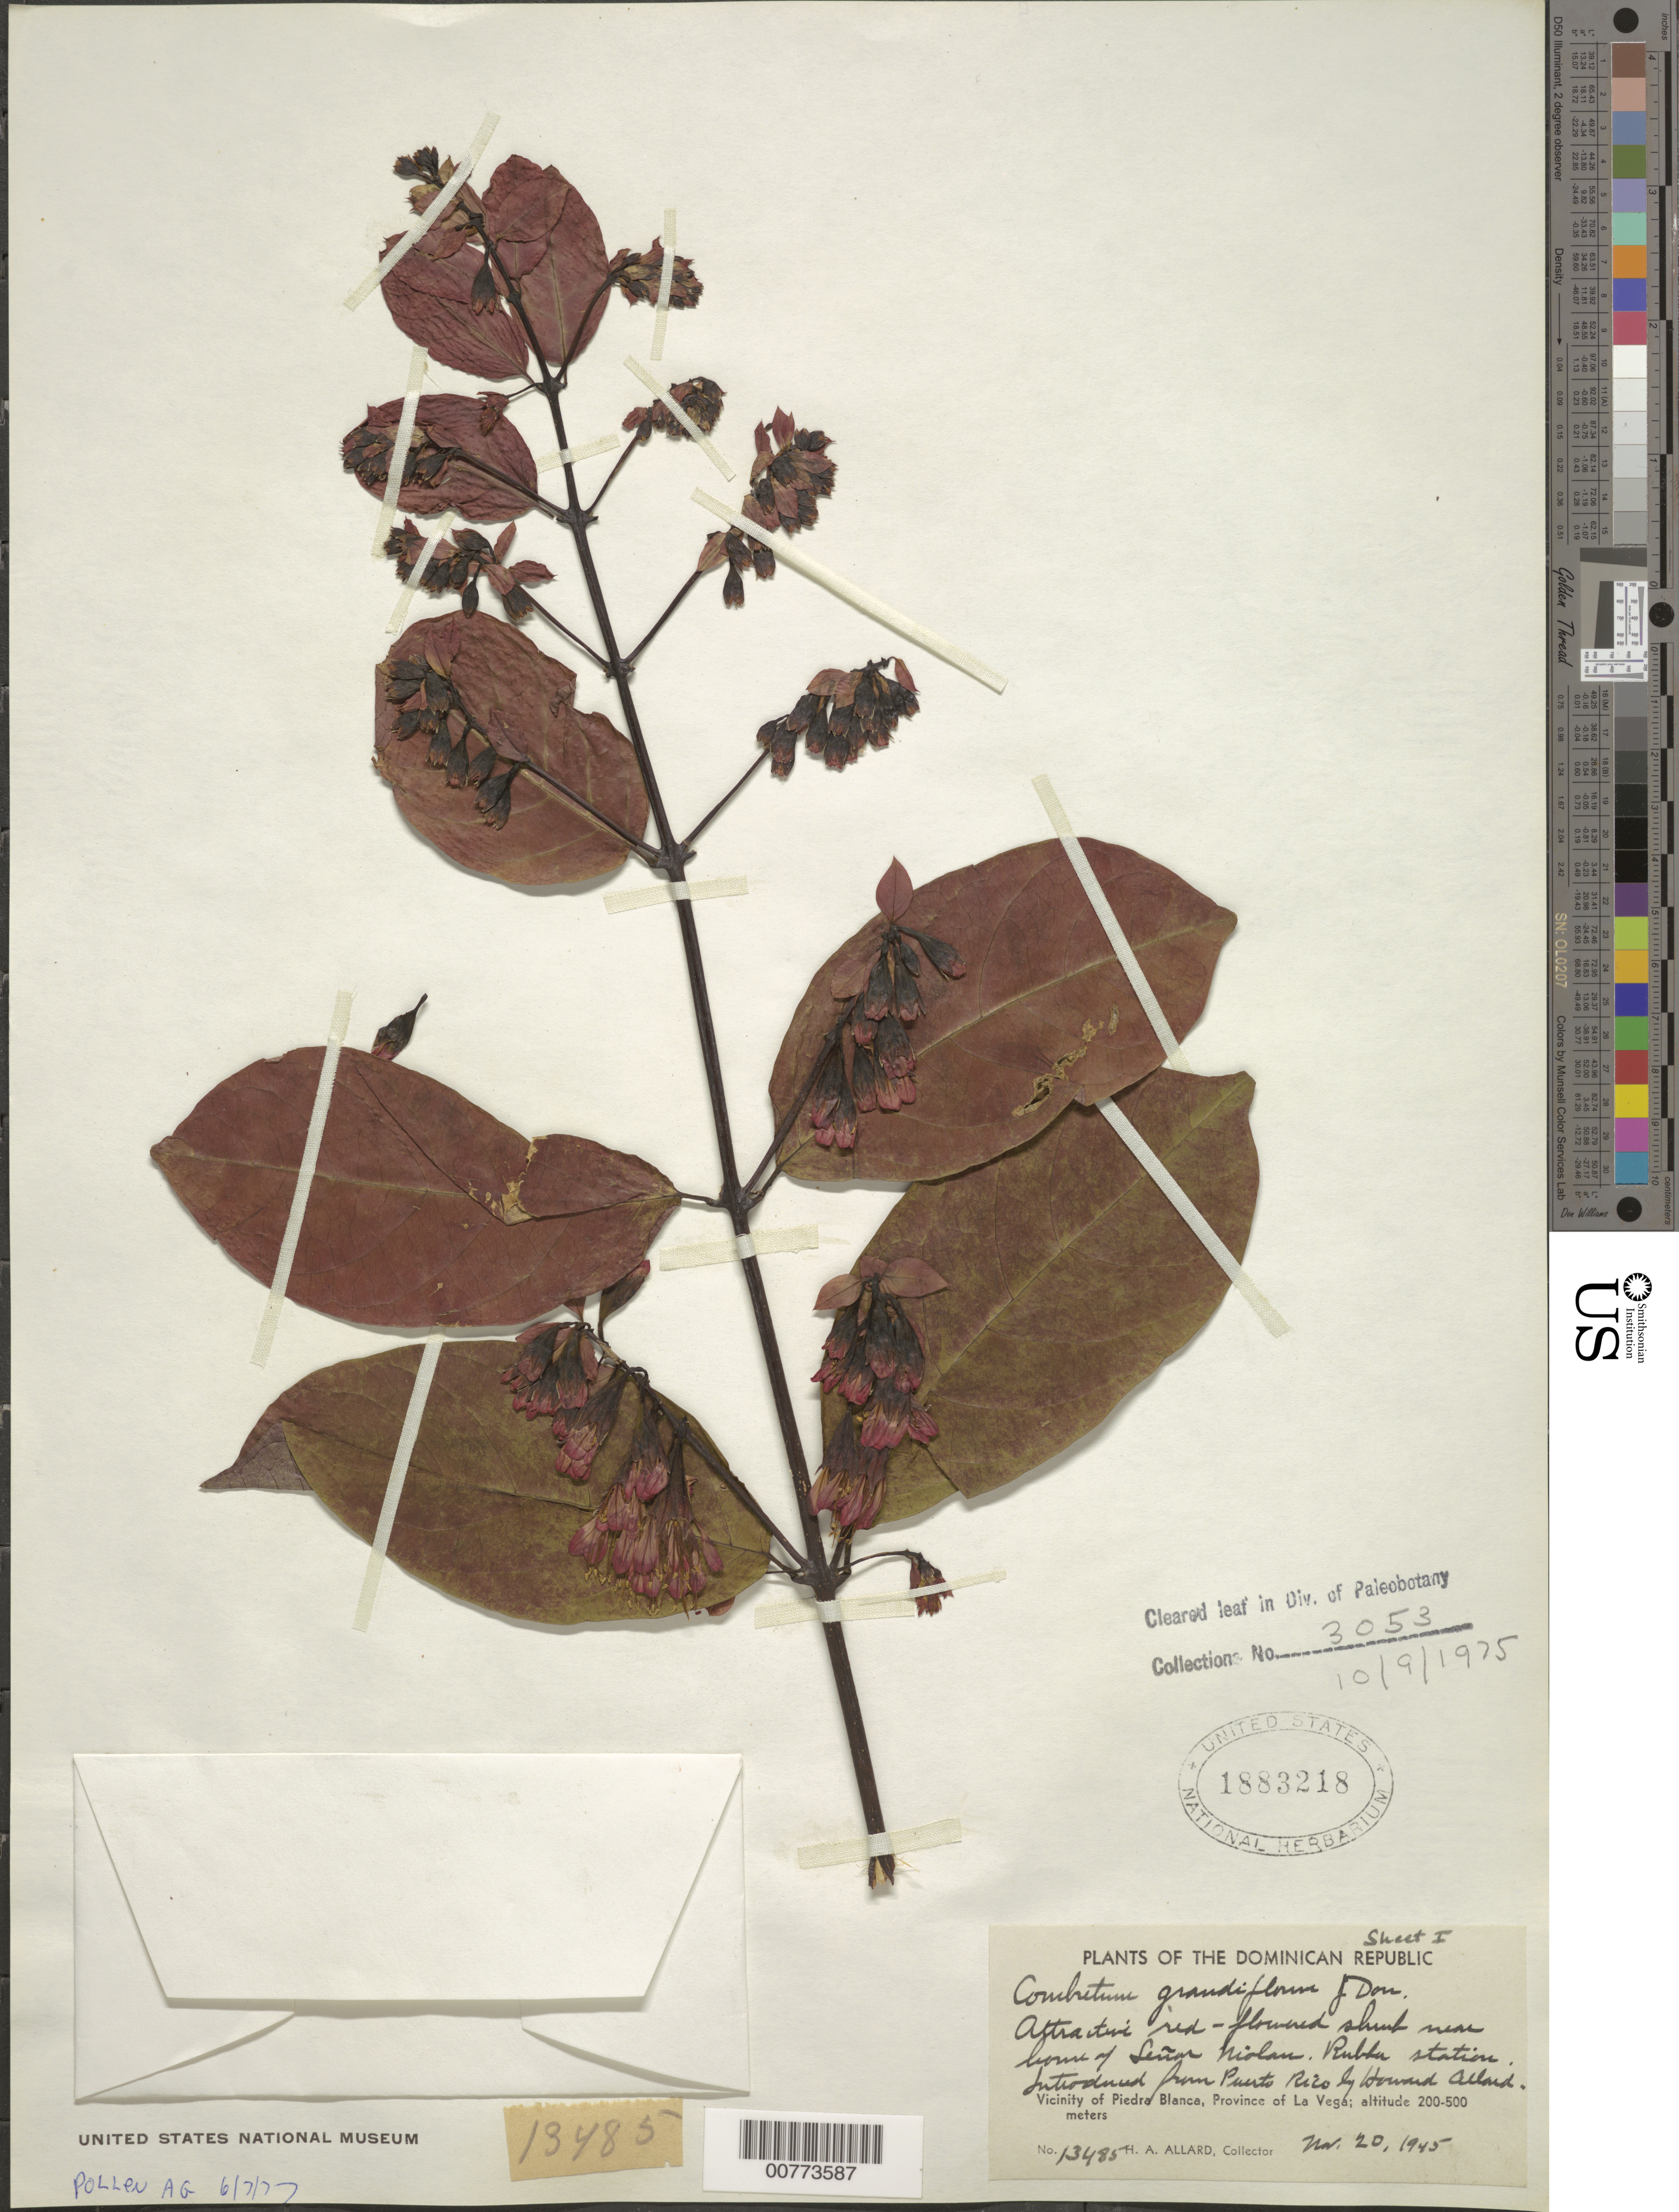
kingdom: Plantae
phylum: Tracheophyta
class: Magnoliopsida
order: Myrtales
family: Combretaceae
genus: Combretum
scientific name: Combretum grandiflorum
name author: G. Don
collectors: H. A. Allard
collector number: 13485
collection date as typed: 20 Nov 1945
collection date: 1945-11-20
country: Dominican Republic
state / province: La Vega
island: Hispaniola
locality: Vicinity of Piedra Blanca, near home of Mr. Miolan, Rubber station.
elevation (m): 200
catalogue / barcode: US 1883218